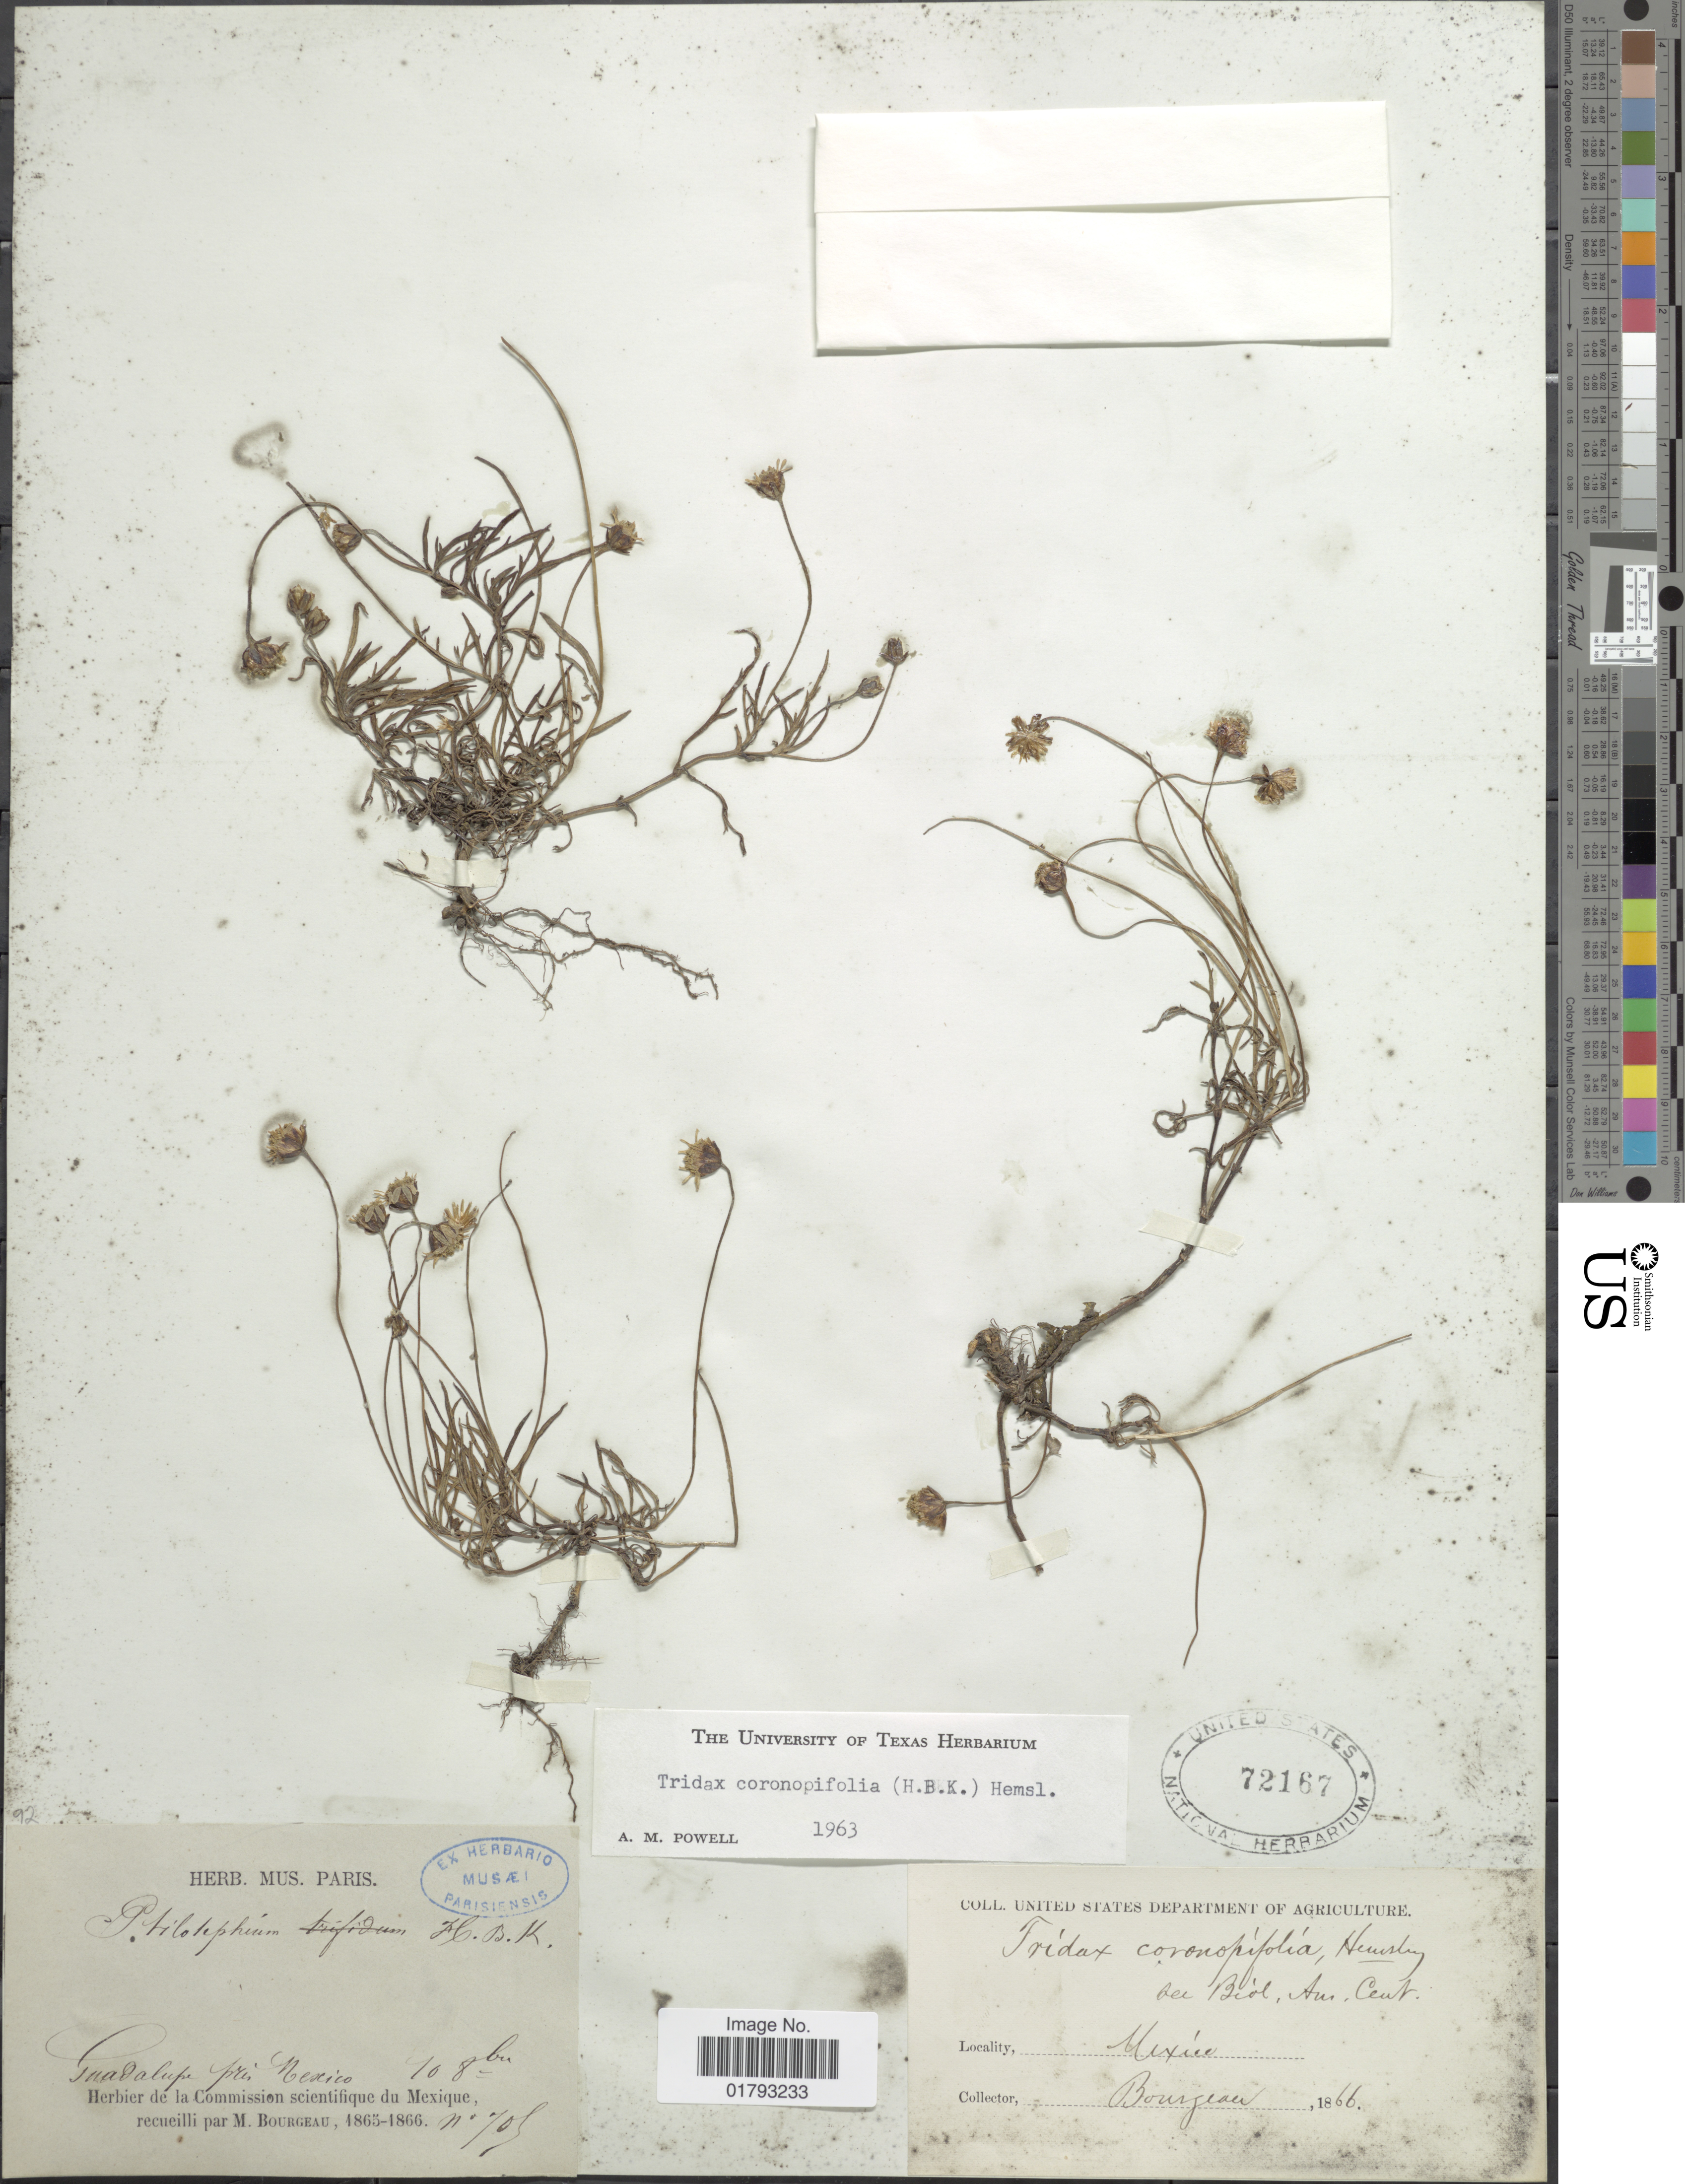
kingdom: Plantae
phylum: Tracheophyta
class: Magnoliopsida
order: Asterales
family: Asteraceae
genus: Tridax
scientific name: Tridax coronopifolia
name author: (Kunth) Hemsl.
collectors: M. Bourgeau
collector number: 705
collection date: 1866-10-10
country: Mexico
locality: Guadalupe pres Mexico.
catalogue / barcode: US 72167